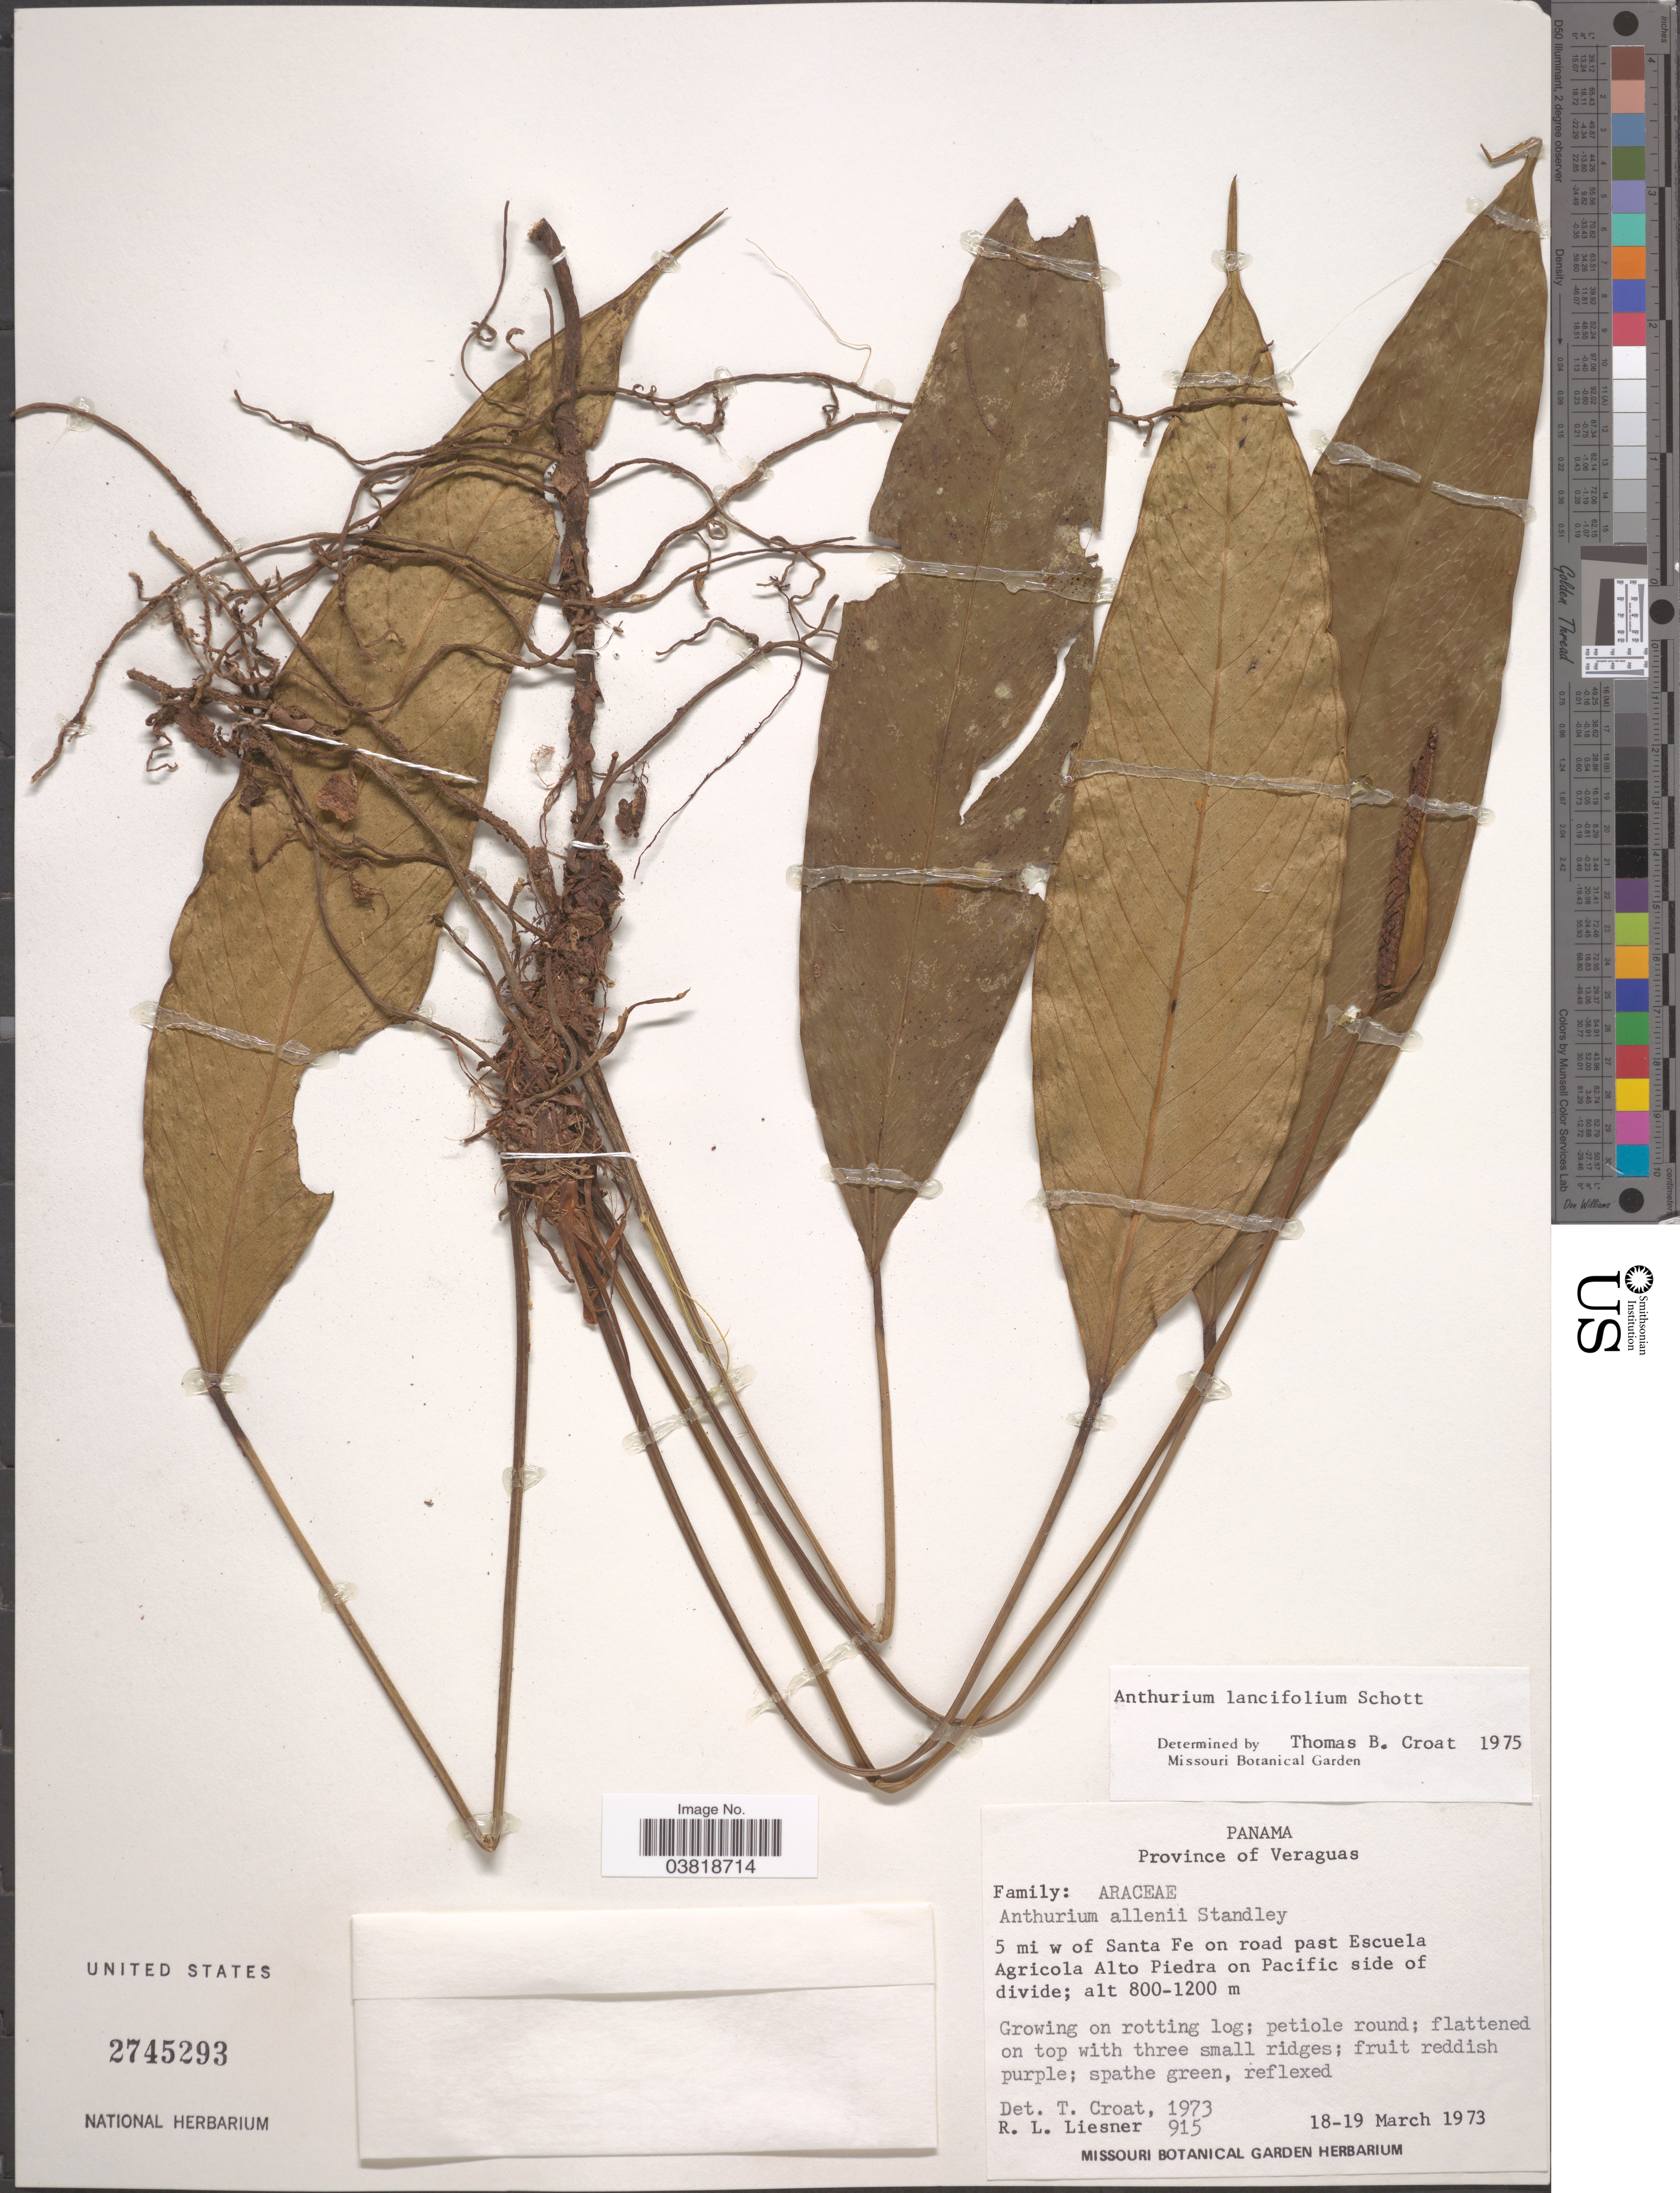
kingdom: Plantae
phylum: Tracheophyta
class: Liliopsida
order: Alismatales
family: Araceae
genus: Anthurium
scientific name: Anthurium lancifolium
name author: Schott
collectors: R. L. Liesner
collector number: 915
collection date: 1973-03-18/1973-03-19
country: Panama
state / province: Veraguas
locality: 5 mi w of Santa Fe on road past Escuela Agricola Alto Piedra on Pacific side of divide.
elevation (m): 800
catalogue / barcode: US 2745293